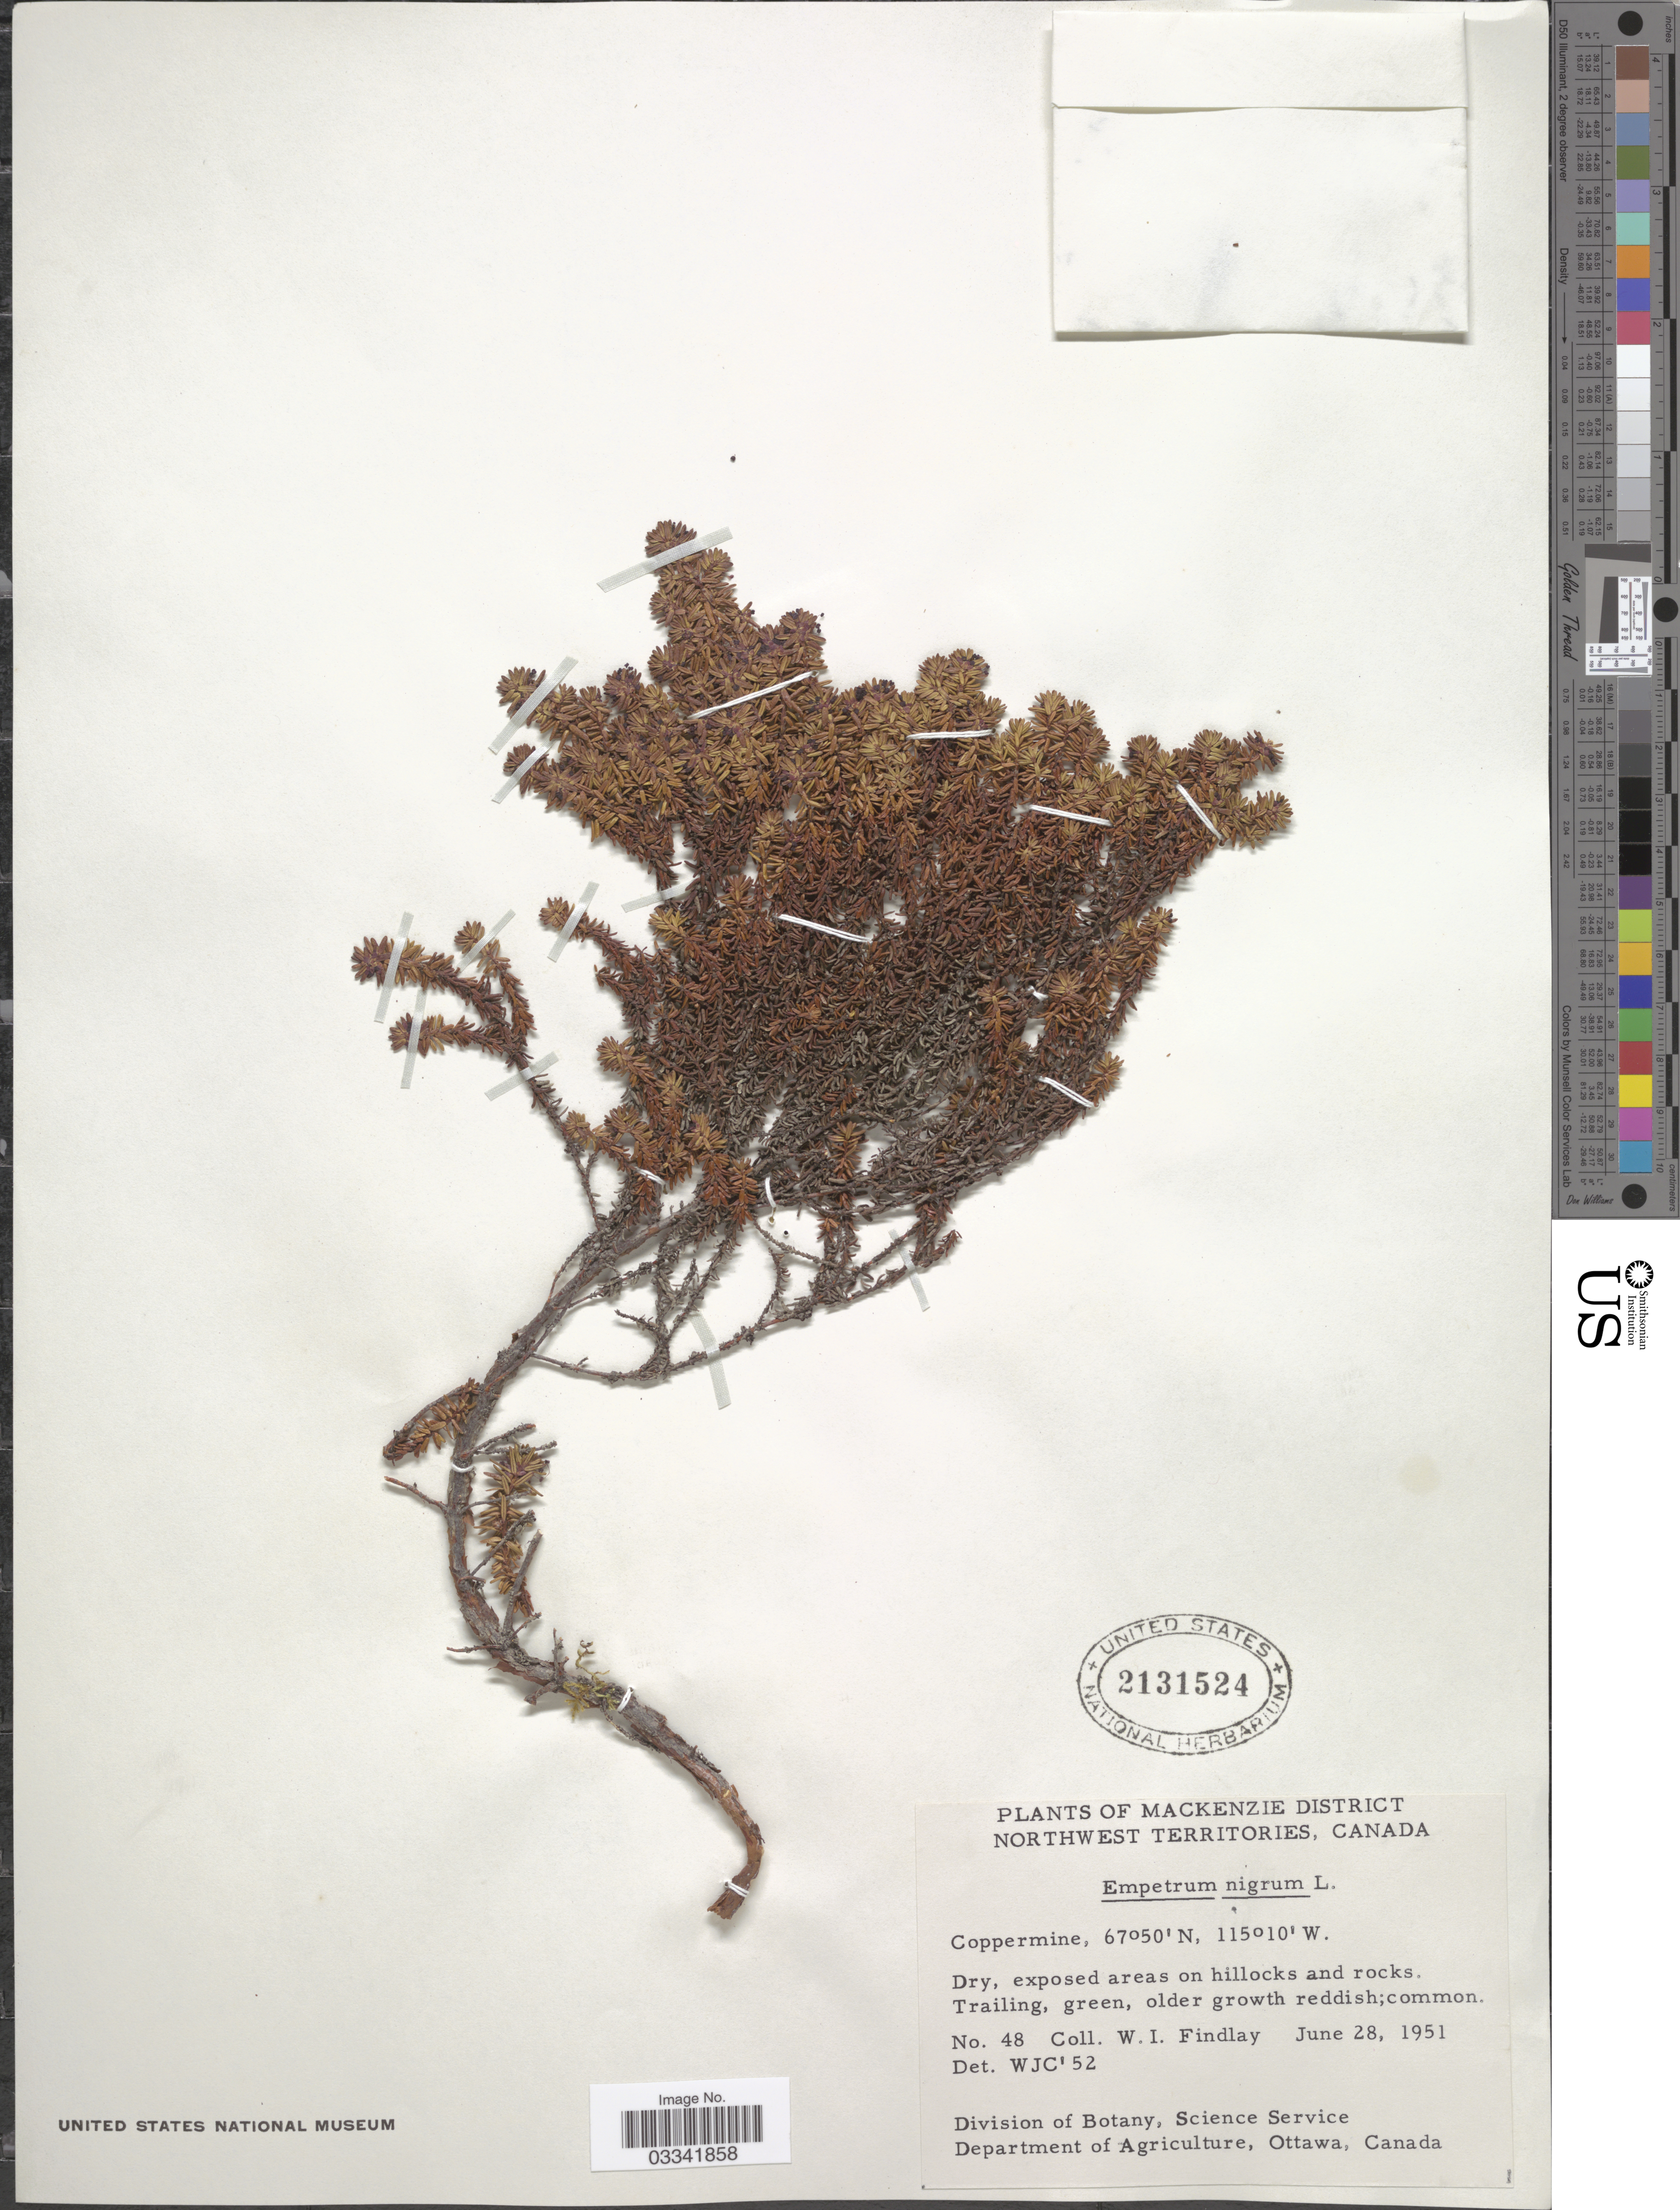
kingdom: Plantae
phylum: Tracheophyta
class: Magnoliopsida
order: Ericales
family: Ericaceae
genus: Empetrum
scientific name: Empetrum nigrum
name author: L.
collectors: W. Findlay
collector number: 48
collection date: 1951-06-28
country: Canada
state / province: Northwest Territories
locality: Mackenzie District, Coppermine.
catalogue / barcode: US 2131524